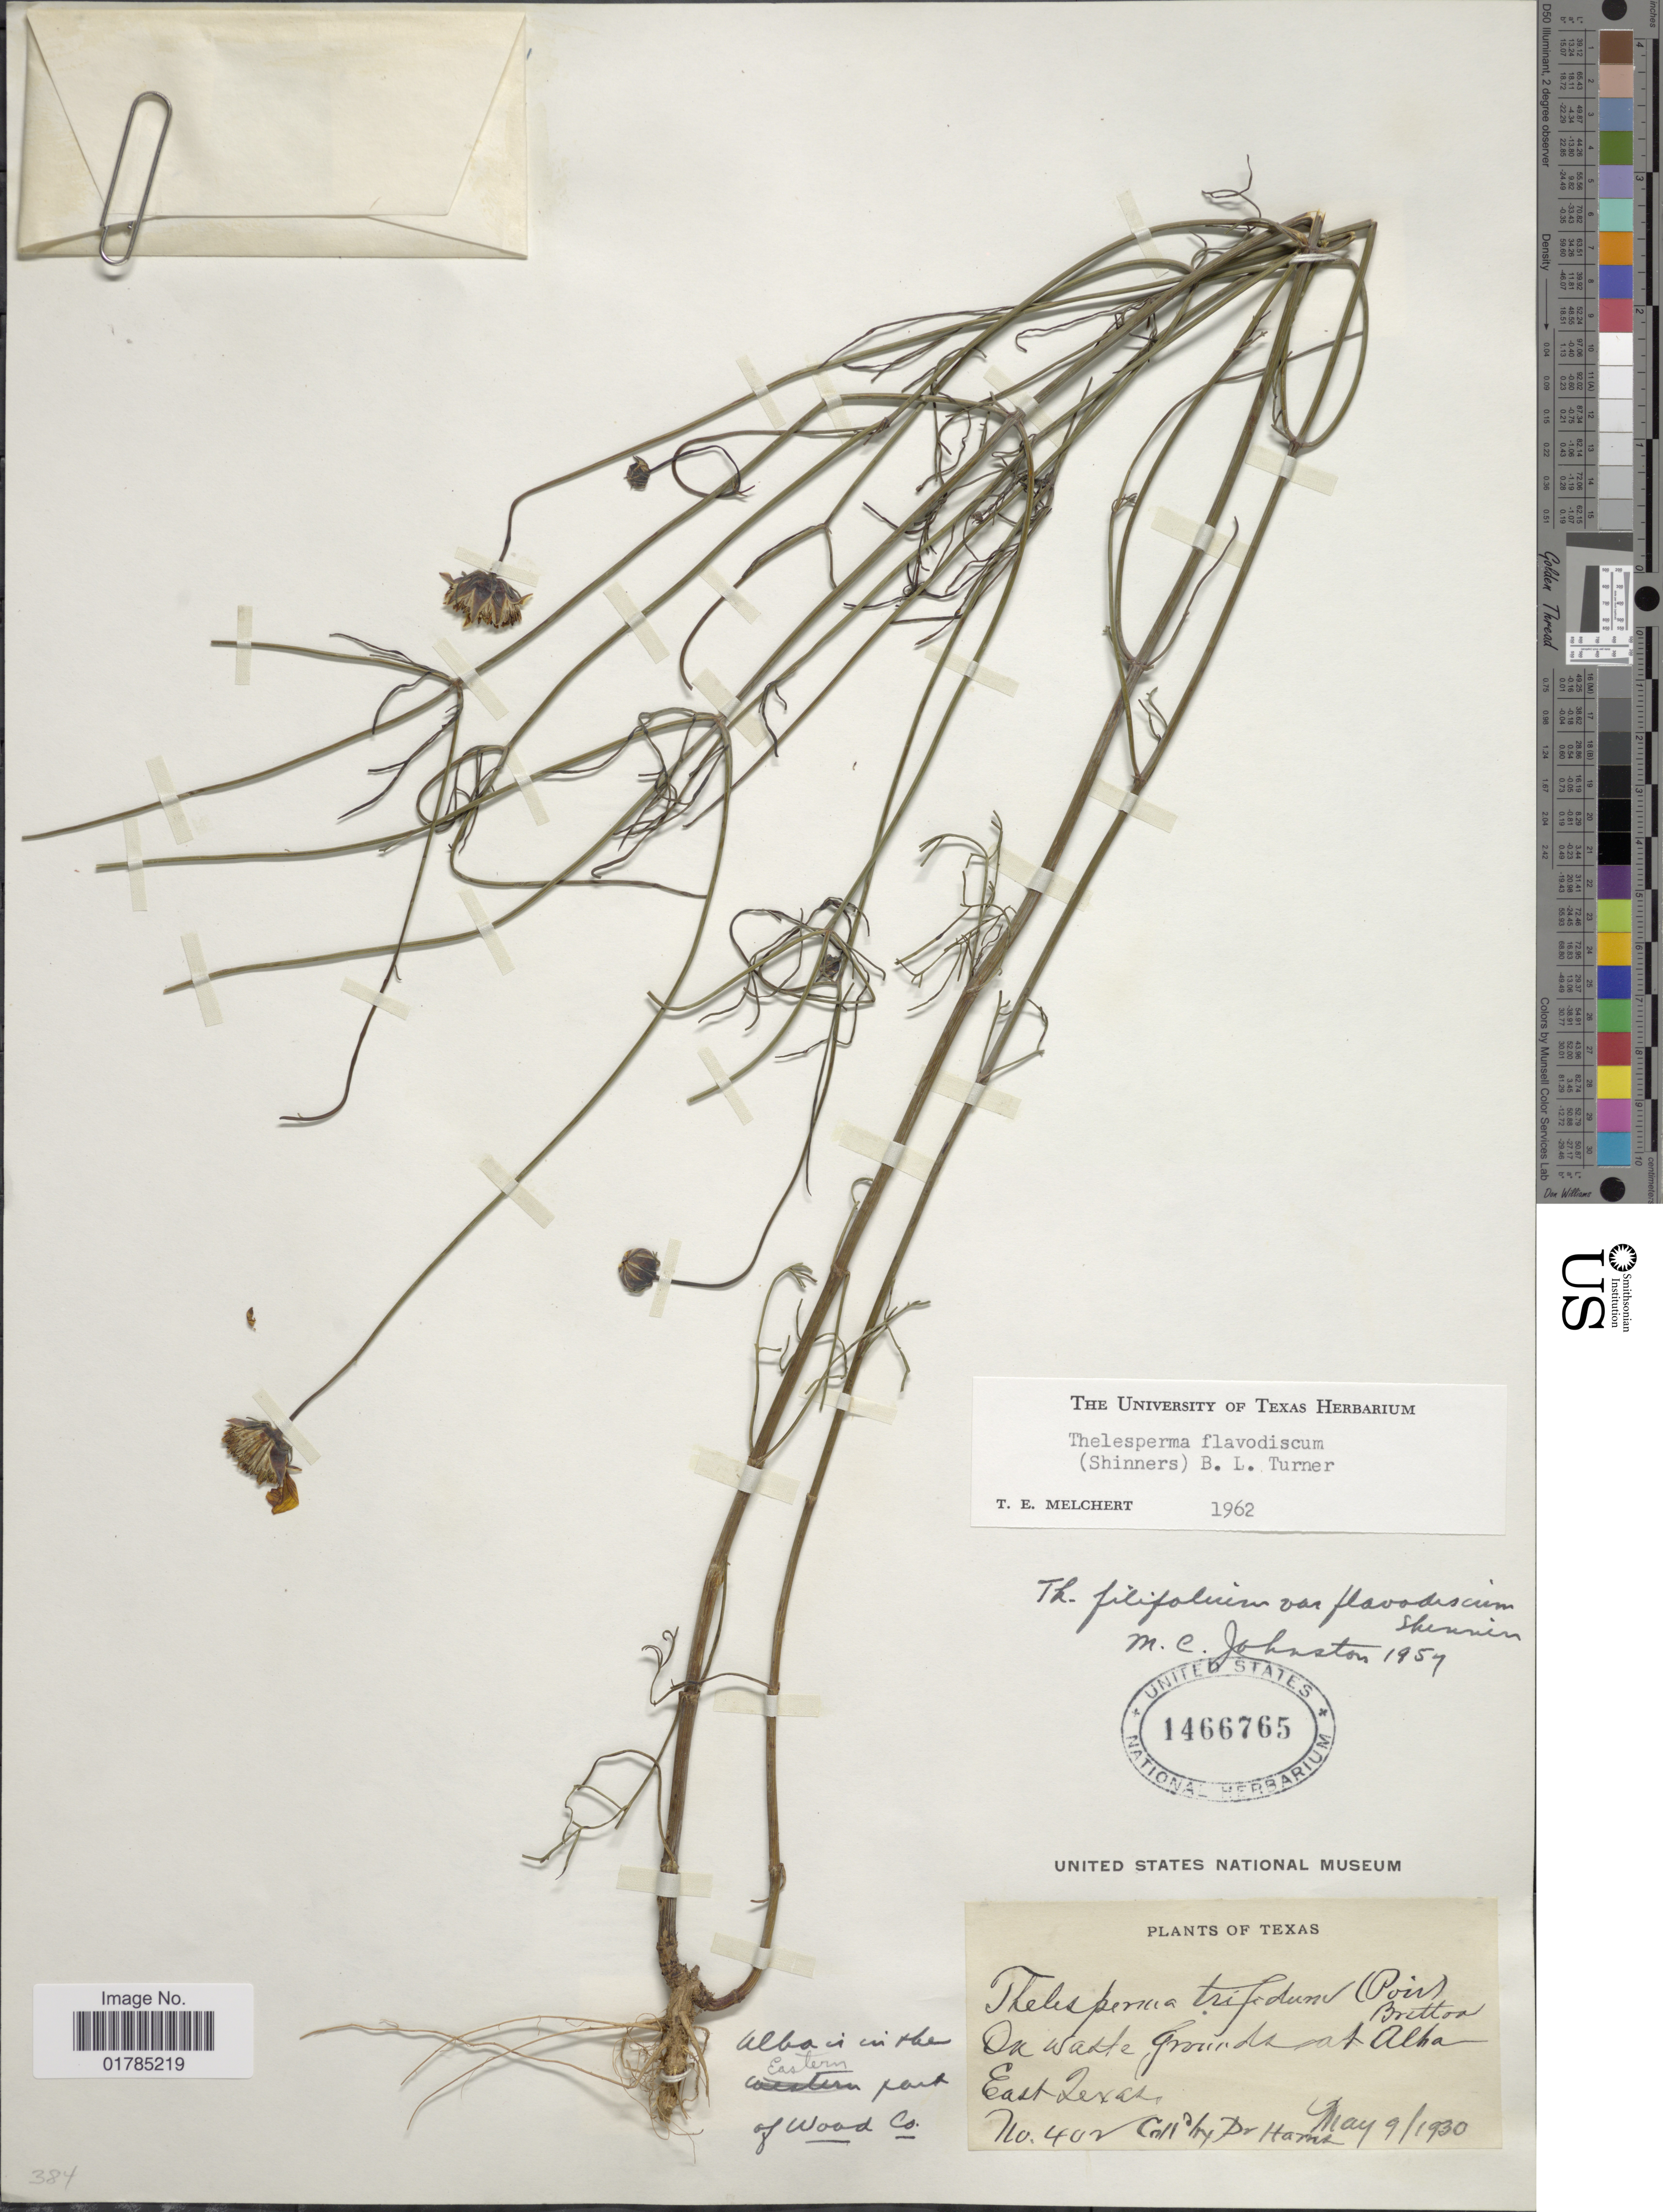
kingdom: Plantae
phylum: Tracheophyta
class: Magnoliopsida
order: Asterales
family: Asteraceae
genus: Thelesperma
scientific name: Thelesperma flavodiscum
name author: (Shinners) B.L. Turner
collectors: -- Harris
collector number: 402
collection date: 1930-05-09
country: United States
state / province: Texas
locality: On waste ground at Alha East Texas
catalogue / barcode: US 1466765